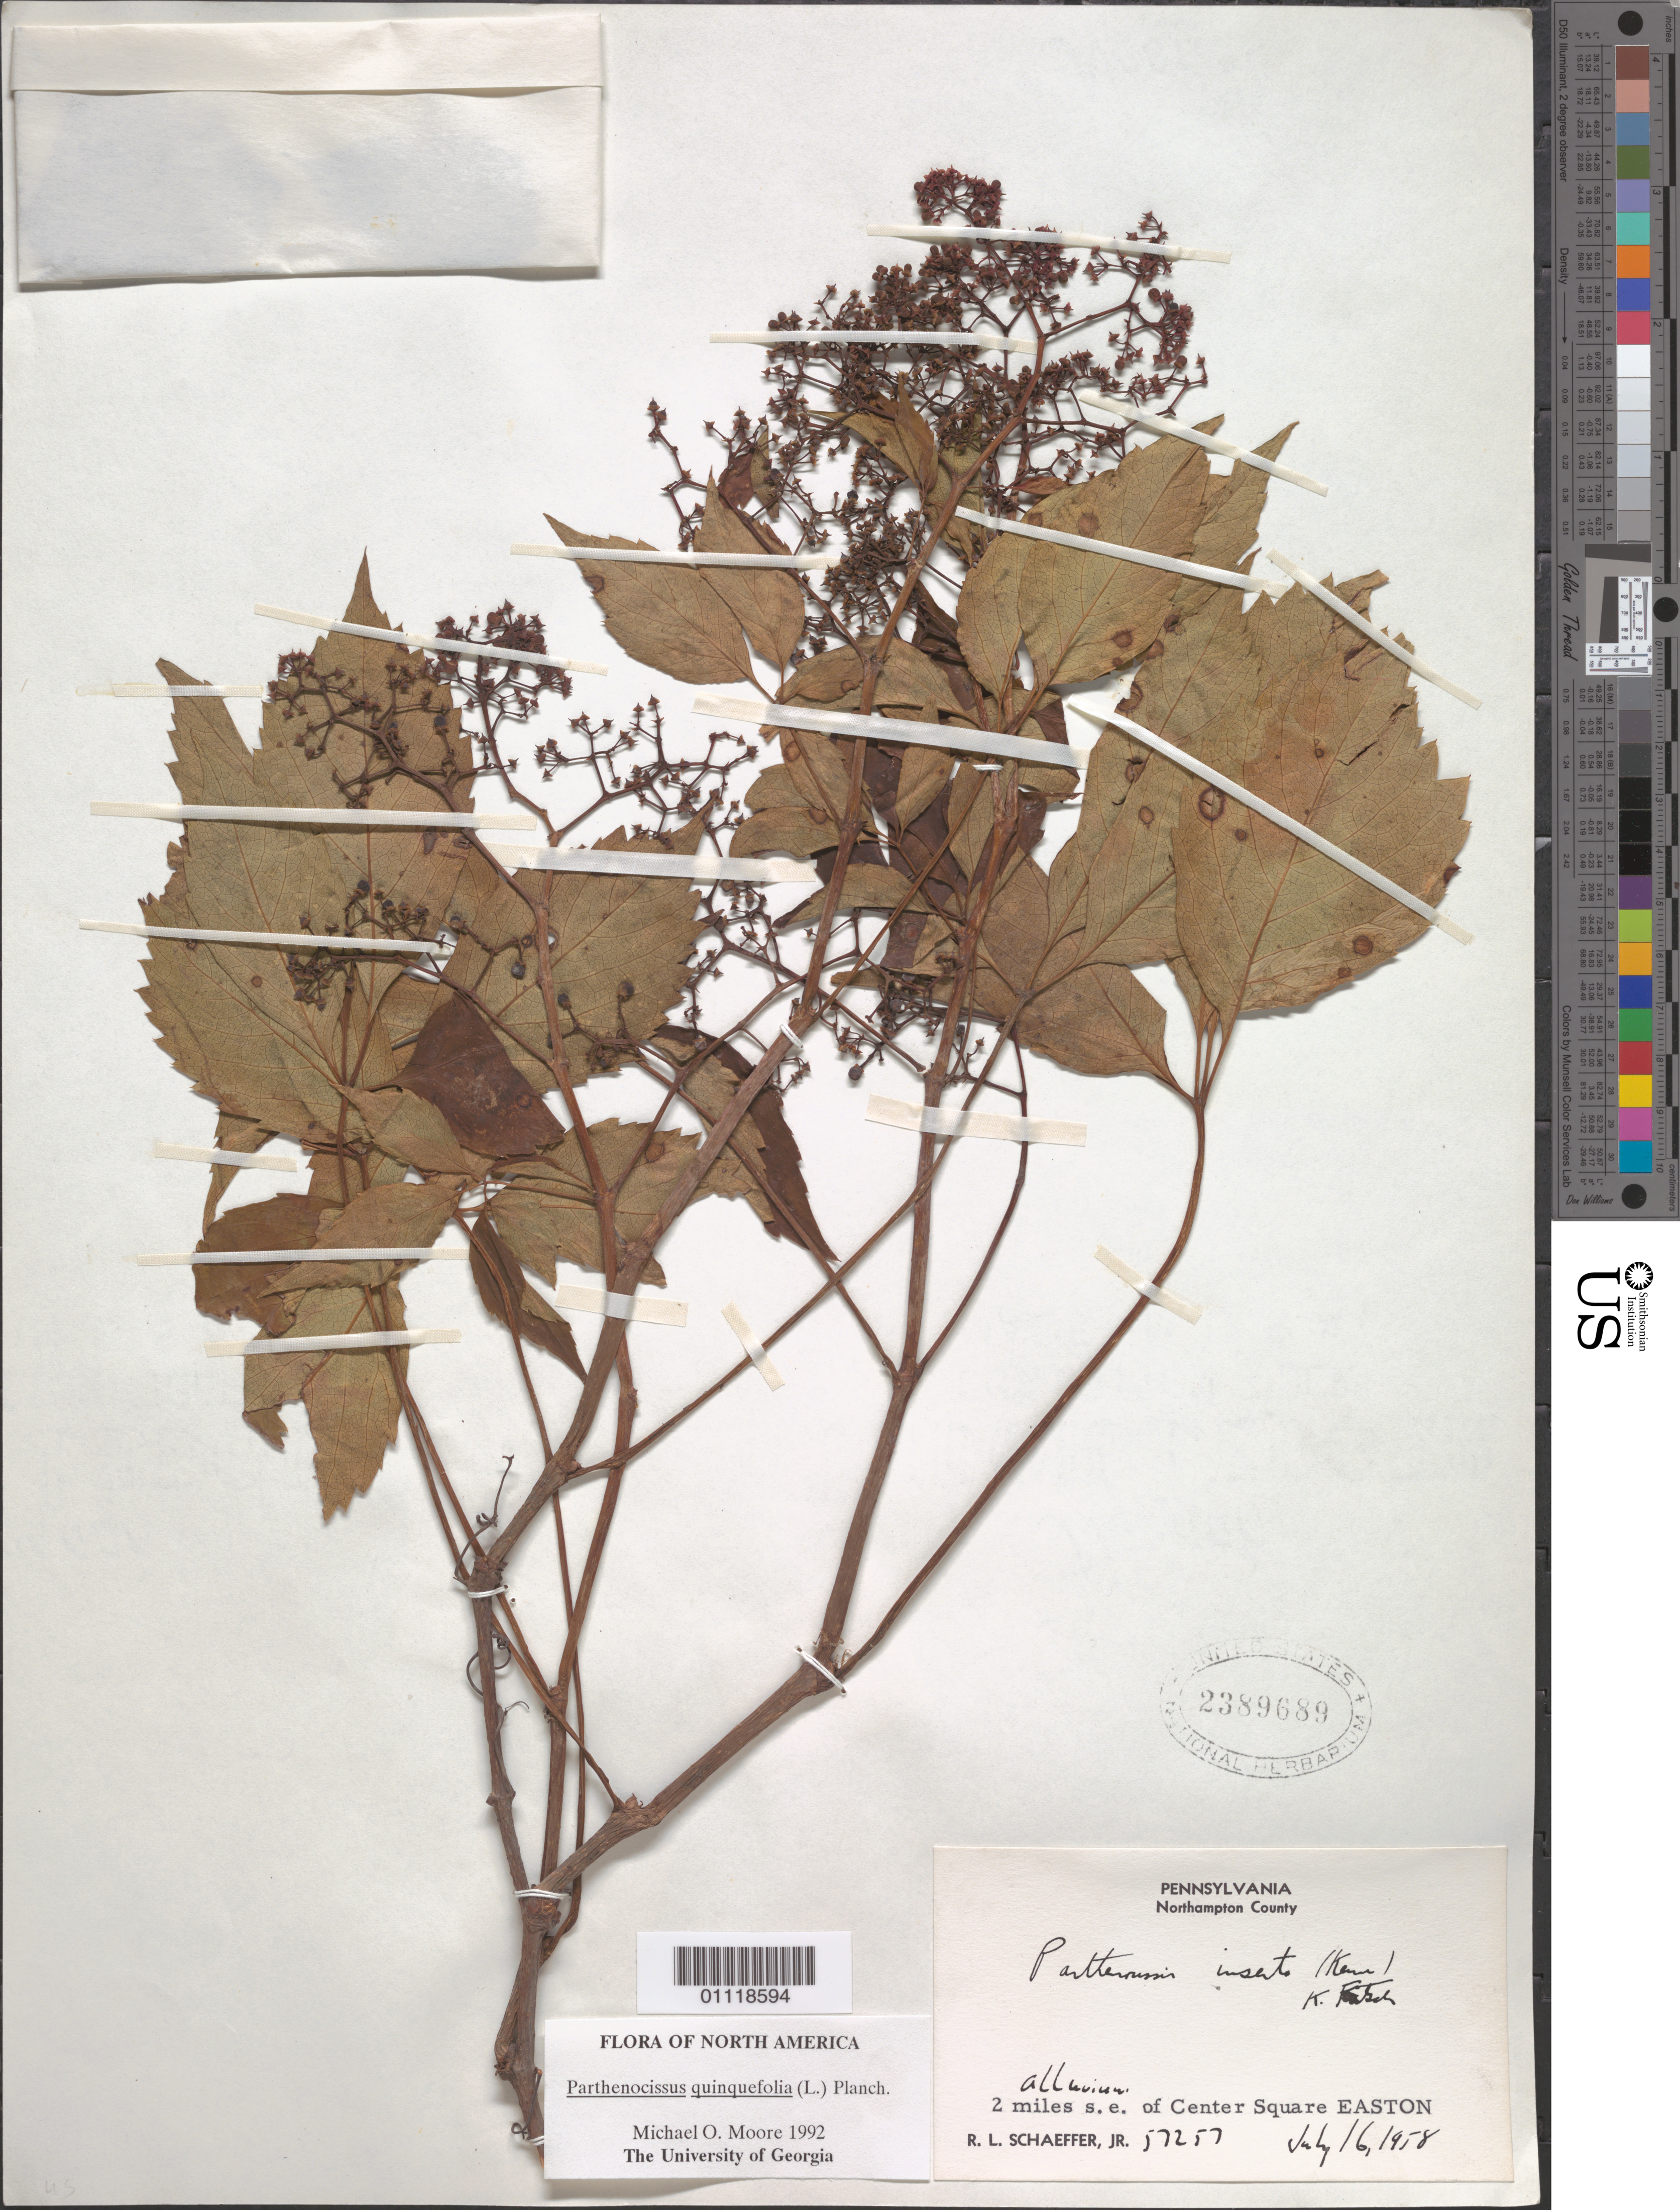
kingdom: Plantae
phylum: Tracheophyta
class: Magnoliopsida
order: Vitales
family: Vitaceae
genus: Parthenocissus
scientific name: Parthenocissus quinquefolia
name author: (L.) Planch.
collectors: R. L. Schaeffer Jr.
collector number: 57257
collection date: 1958-07-16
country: United States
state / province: Pennsylvania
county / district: Northampton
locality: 2 mi SE of Center Square Easton.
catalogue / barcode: US 2389689